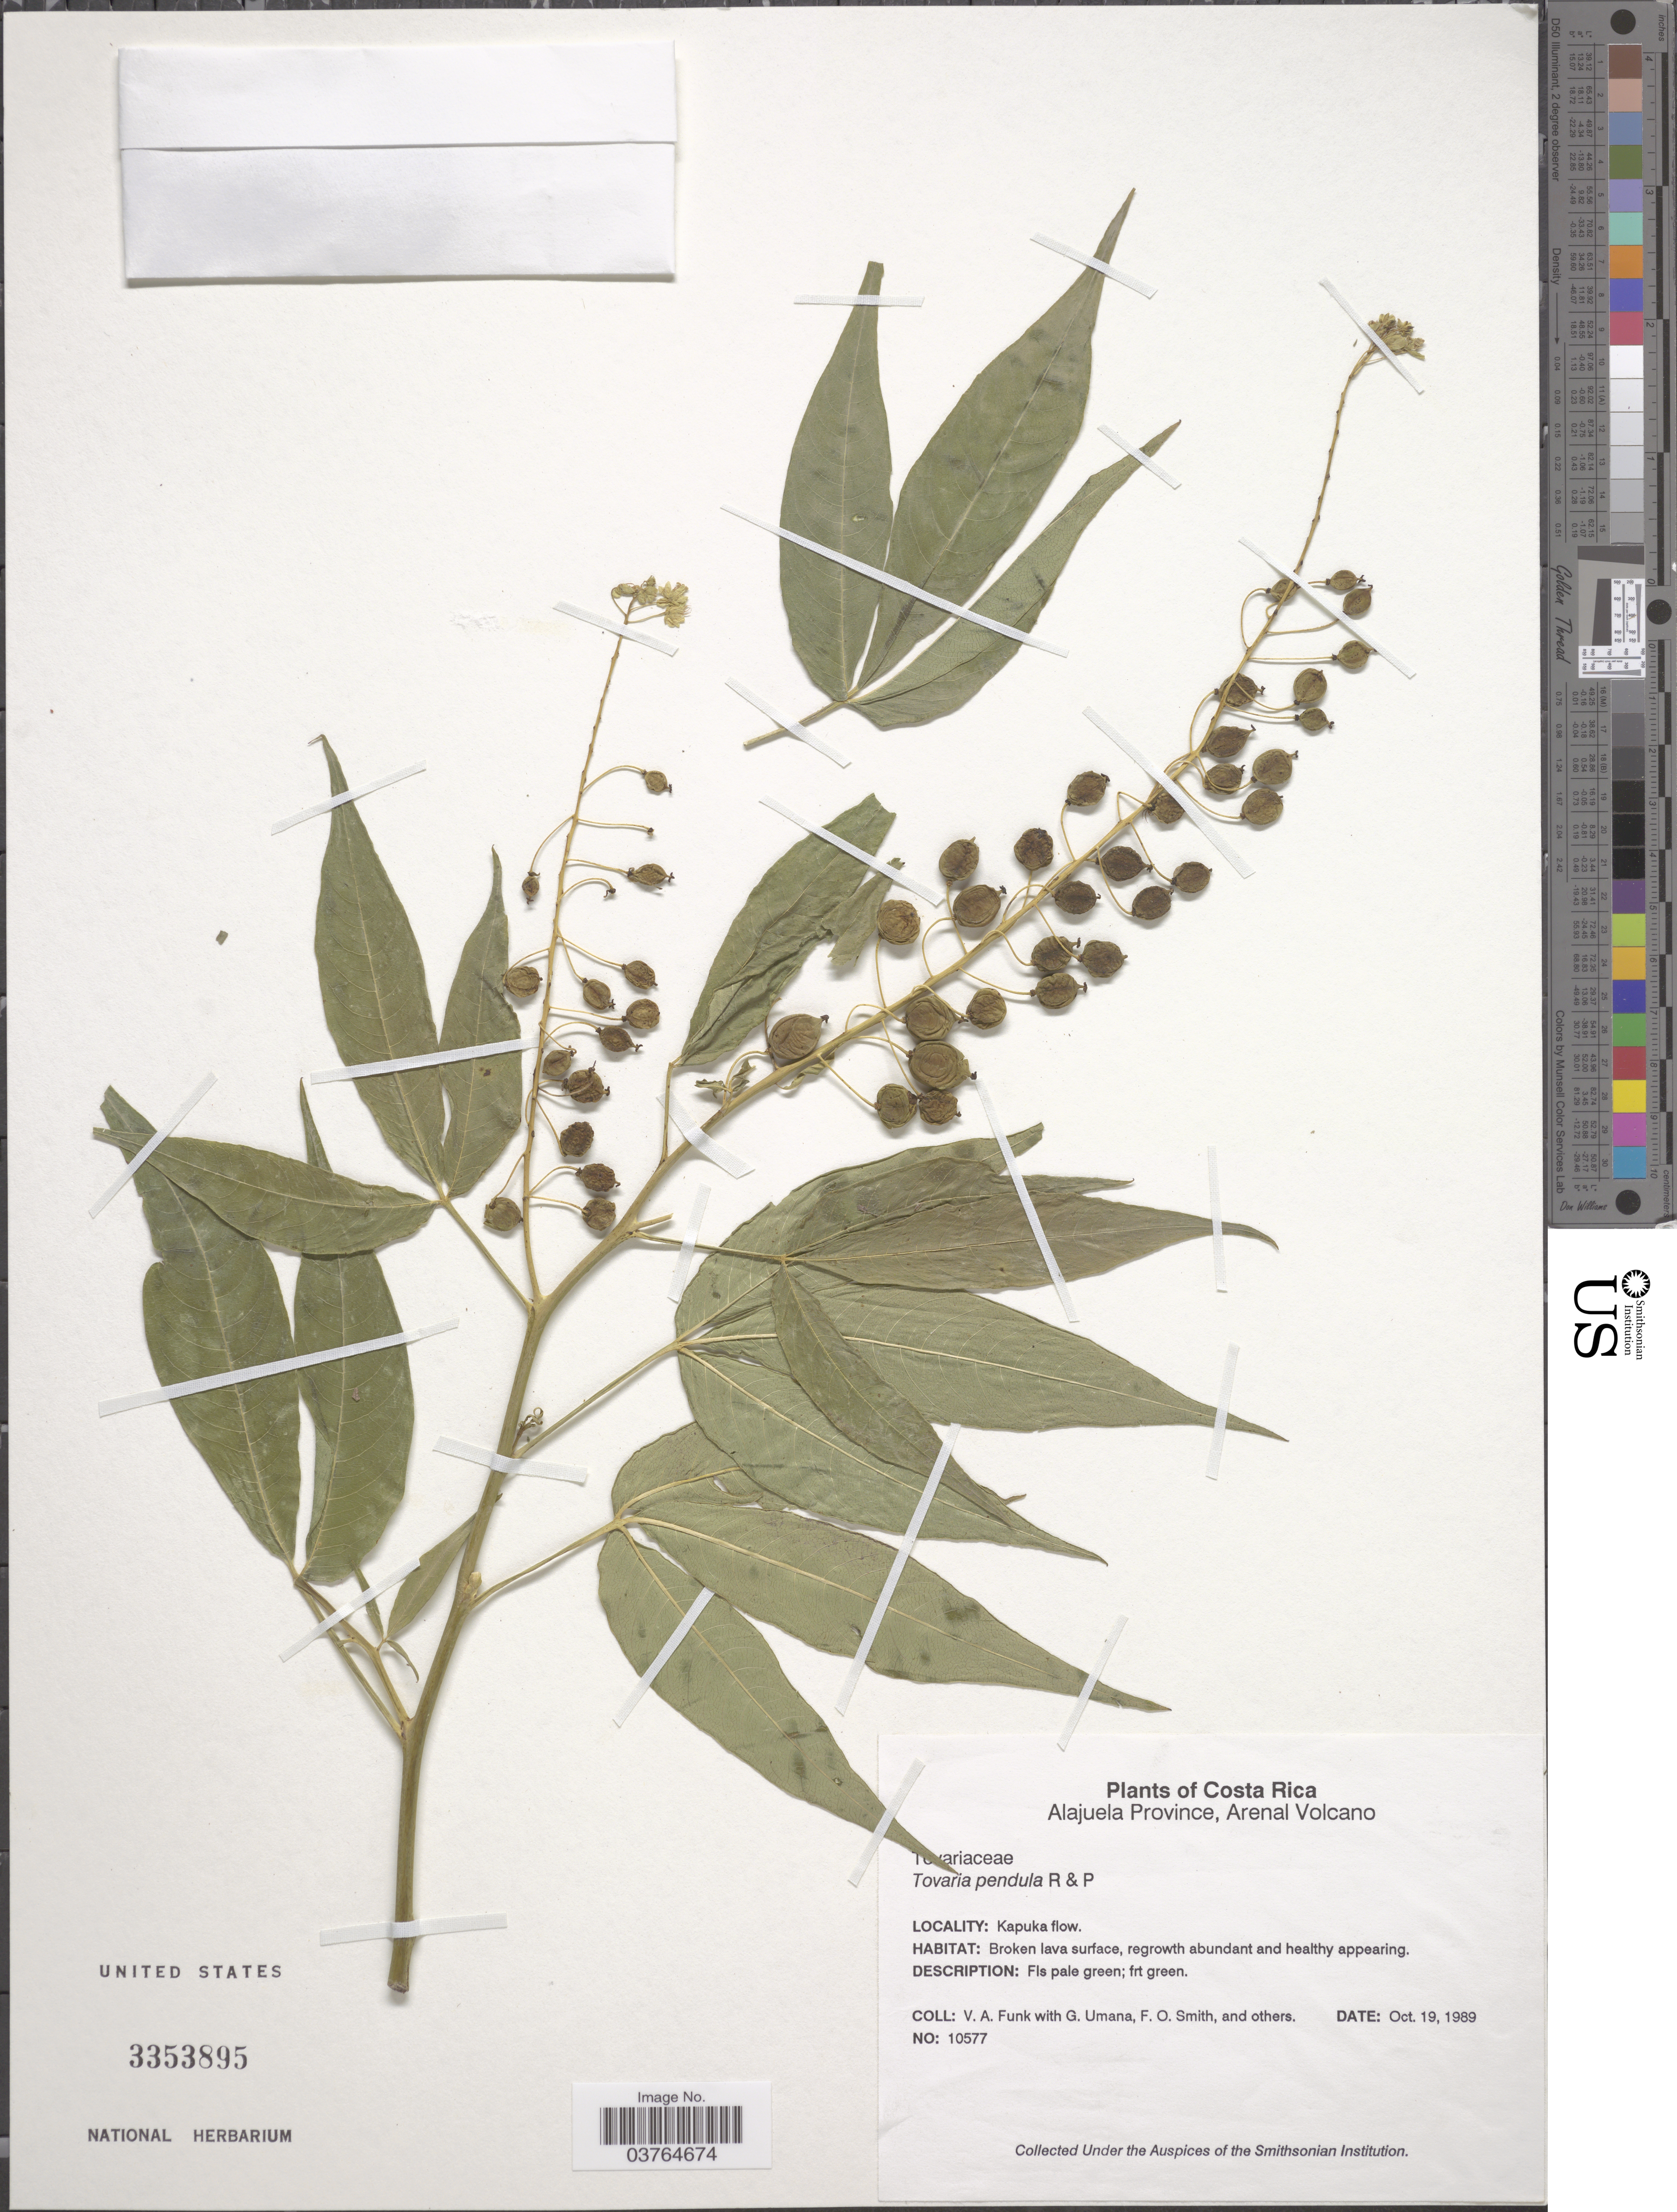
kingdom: Plantae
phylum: Tracheophyta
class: Magnoliopsida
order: Brassicales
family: Tovariaceae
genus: Tovaria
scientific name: Tovaria pendula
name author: Ruiz & Pav.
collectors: V. Funk, G. Umana, F. Smith & et al.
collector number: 10577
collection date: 1989-10-19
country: Costa Rica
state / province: Alajuela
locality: Arenal Volcano. Kapuka flow.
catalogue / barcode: US 3353895